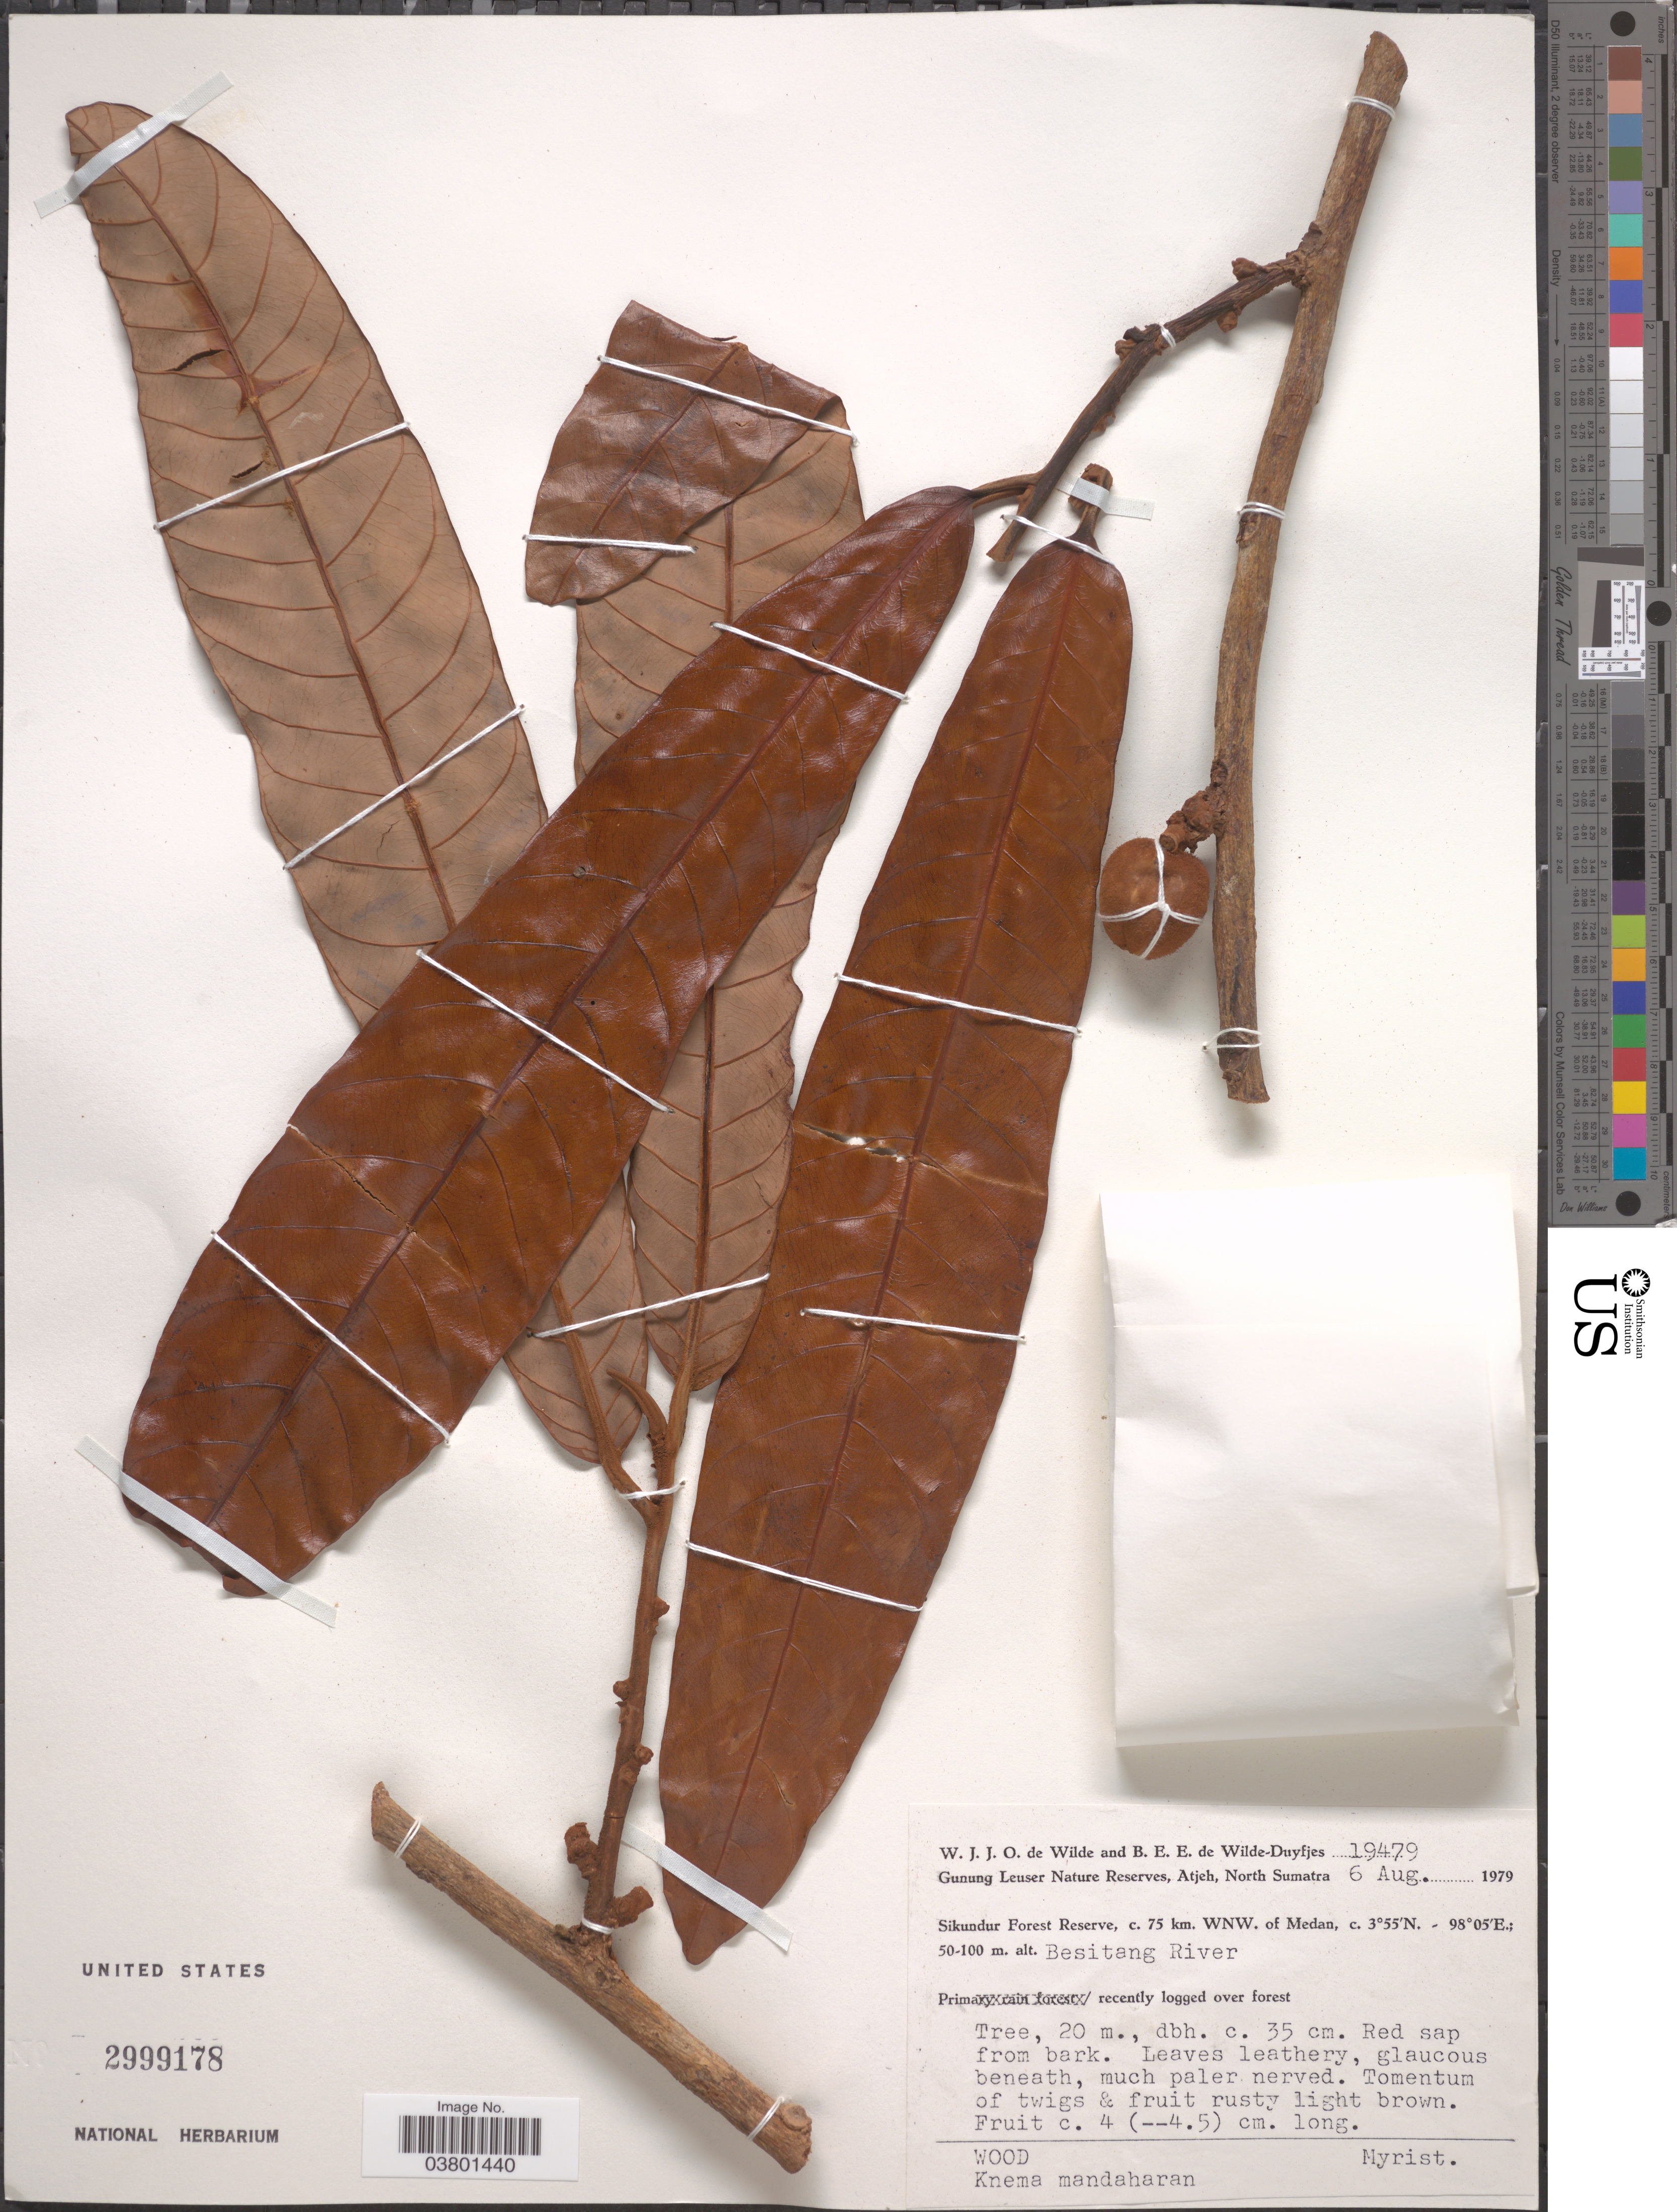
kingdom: Plantae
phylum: Tracheophyta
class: Magnoliopsida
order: Magnoliales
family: Myristicaceae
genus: Knema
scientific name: Knema mandaharan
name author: Warb.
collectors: W. J. de Wilde & B. E. de Wilde-Duyfjes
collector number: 19479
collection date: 1979-08-06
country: Indonesia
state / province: Sumatra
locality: Gunung Leuser Nature Reserve, Atjeh, North Sumatra. Sikundur Forest Reserve,c. 75 km. WNW. of Medan, Besitang River.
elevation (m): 50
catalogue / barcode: US 2999178